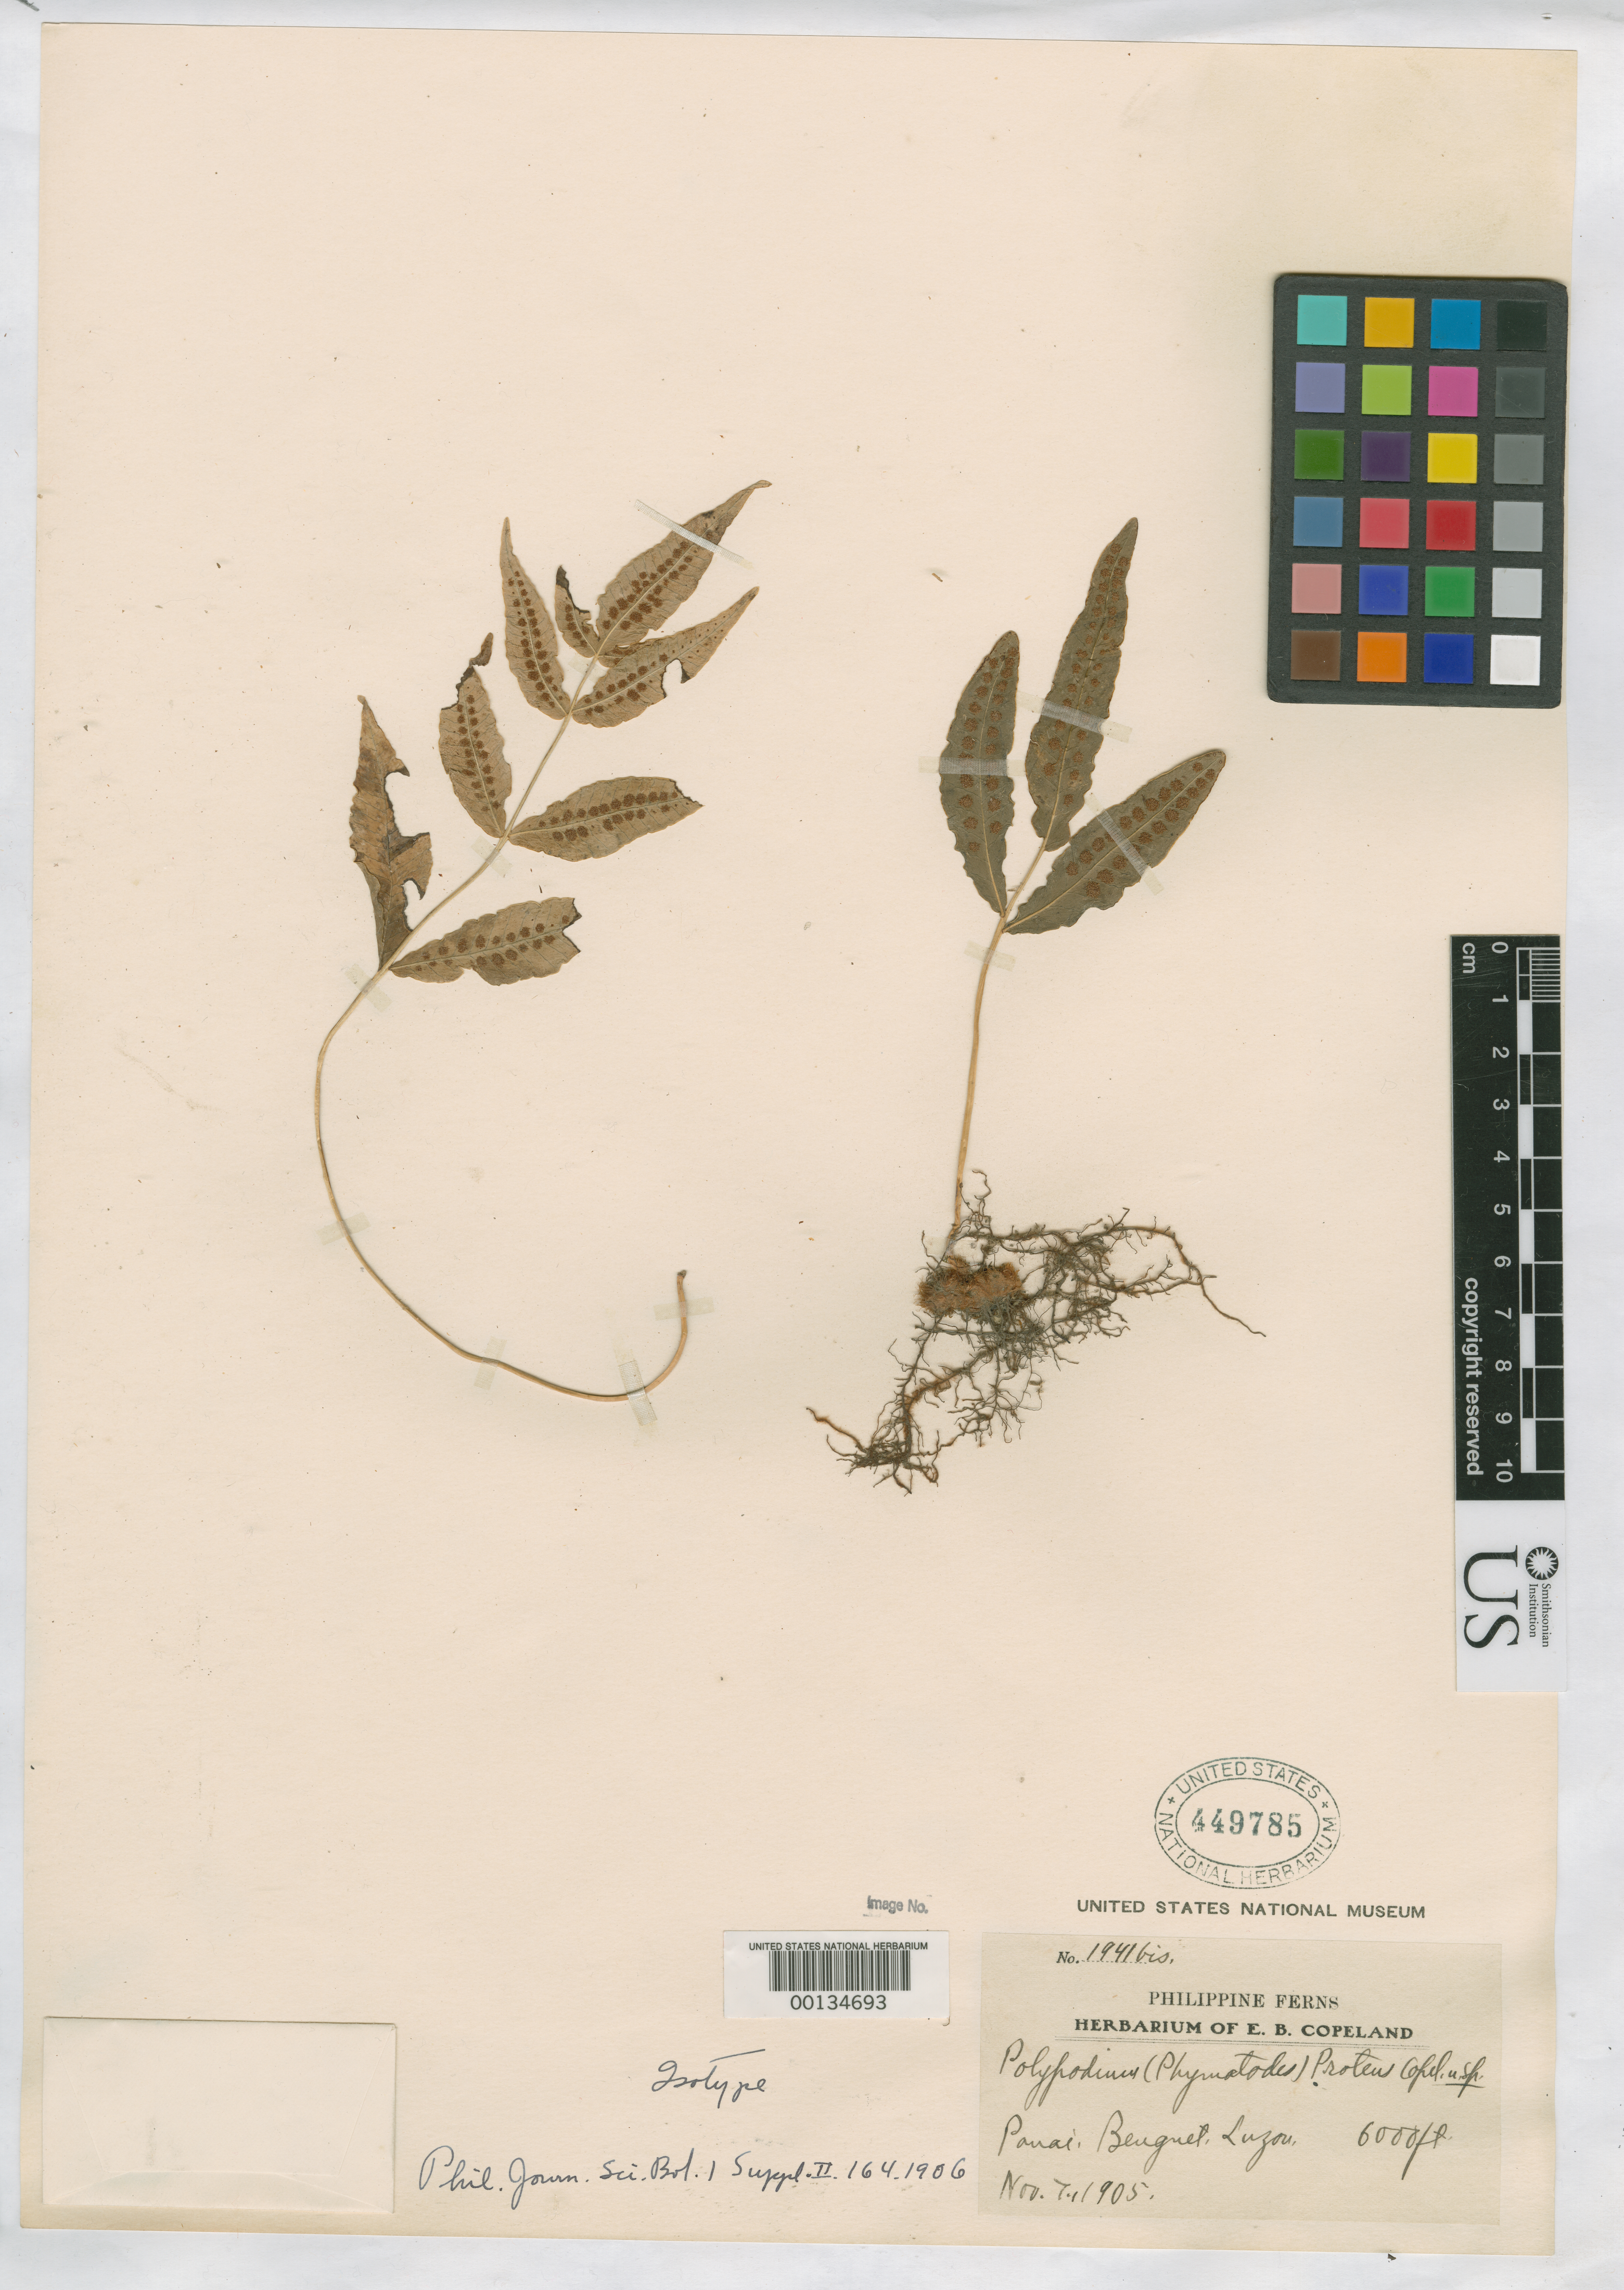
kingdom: Plantae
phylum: Tracheophyta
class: Polypodiopsida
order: Polypodiales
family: Polypodiaceae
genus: Polypodium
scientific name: Polypodium proteus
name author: Copel.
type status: Isotype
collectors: E. B. Copeland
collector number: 1941 Bis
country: Philippines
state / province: Cordillera (Administrative Region)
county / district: Benguet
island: Luzon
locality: Suyoc to Pauai.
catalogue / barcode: US 449785